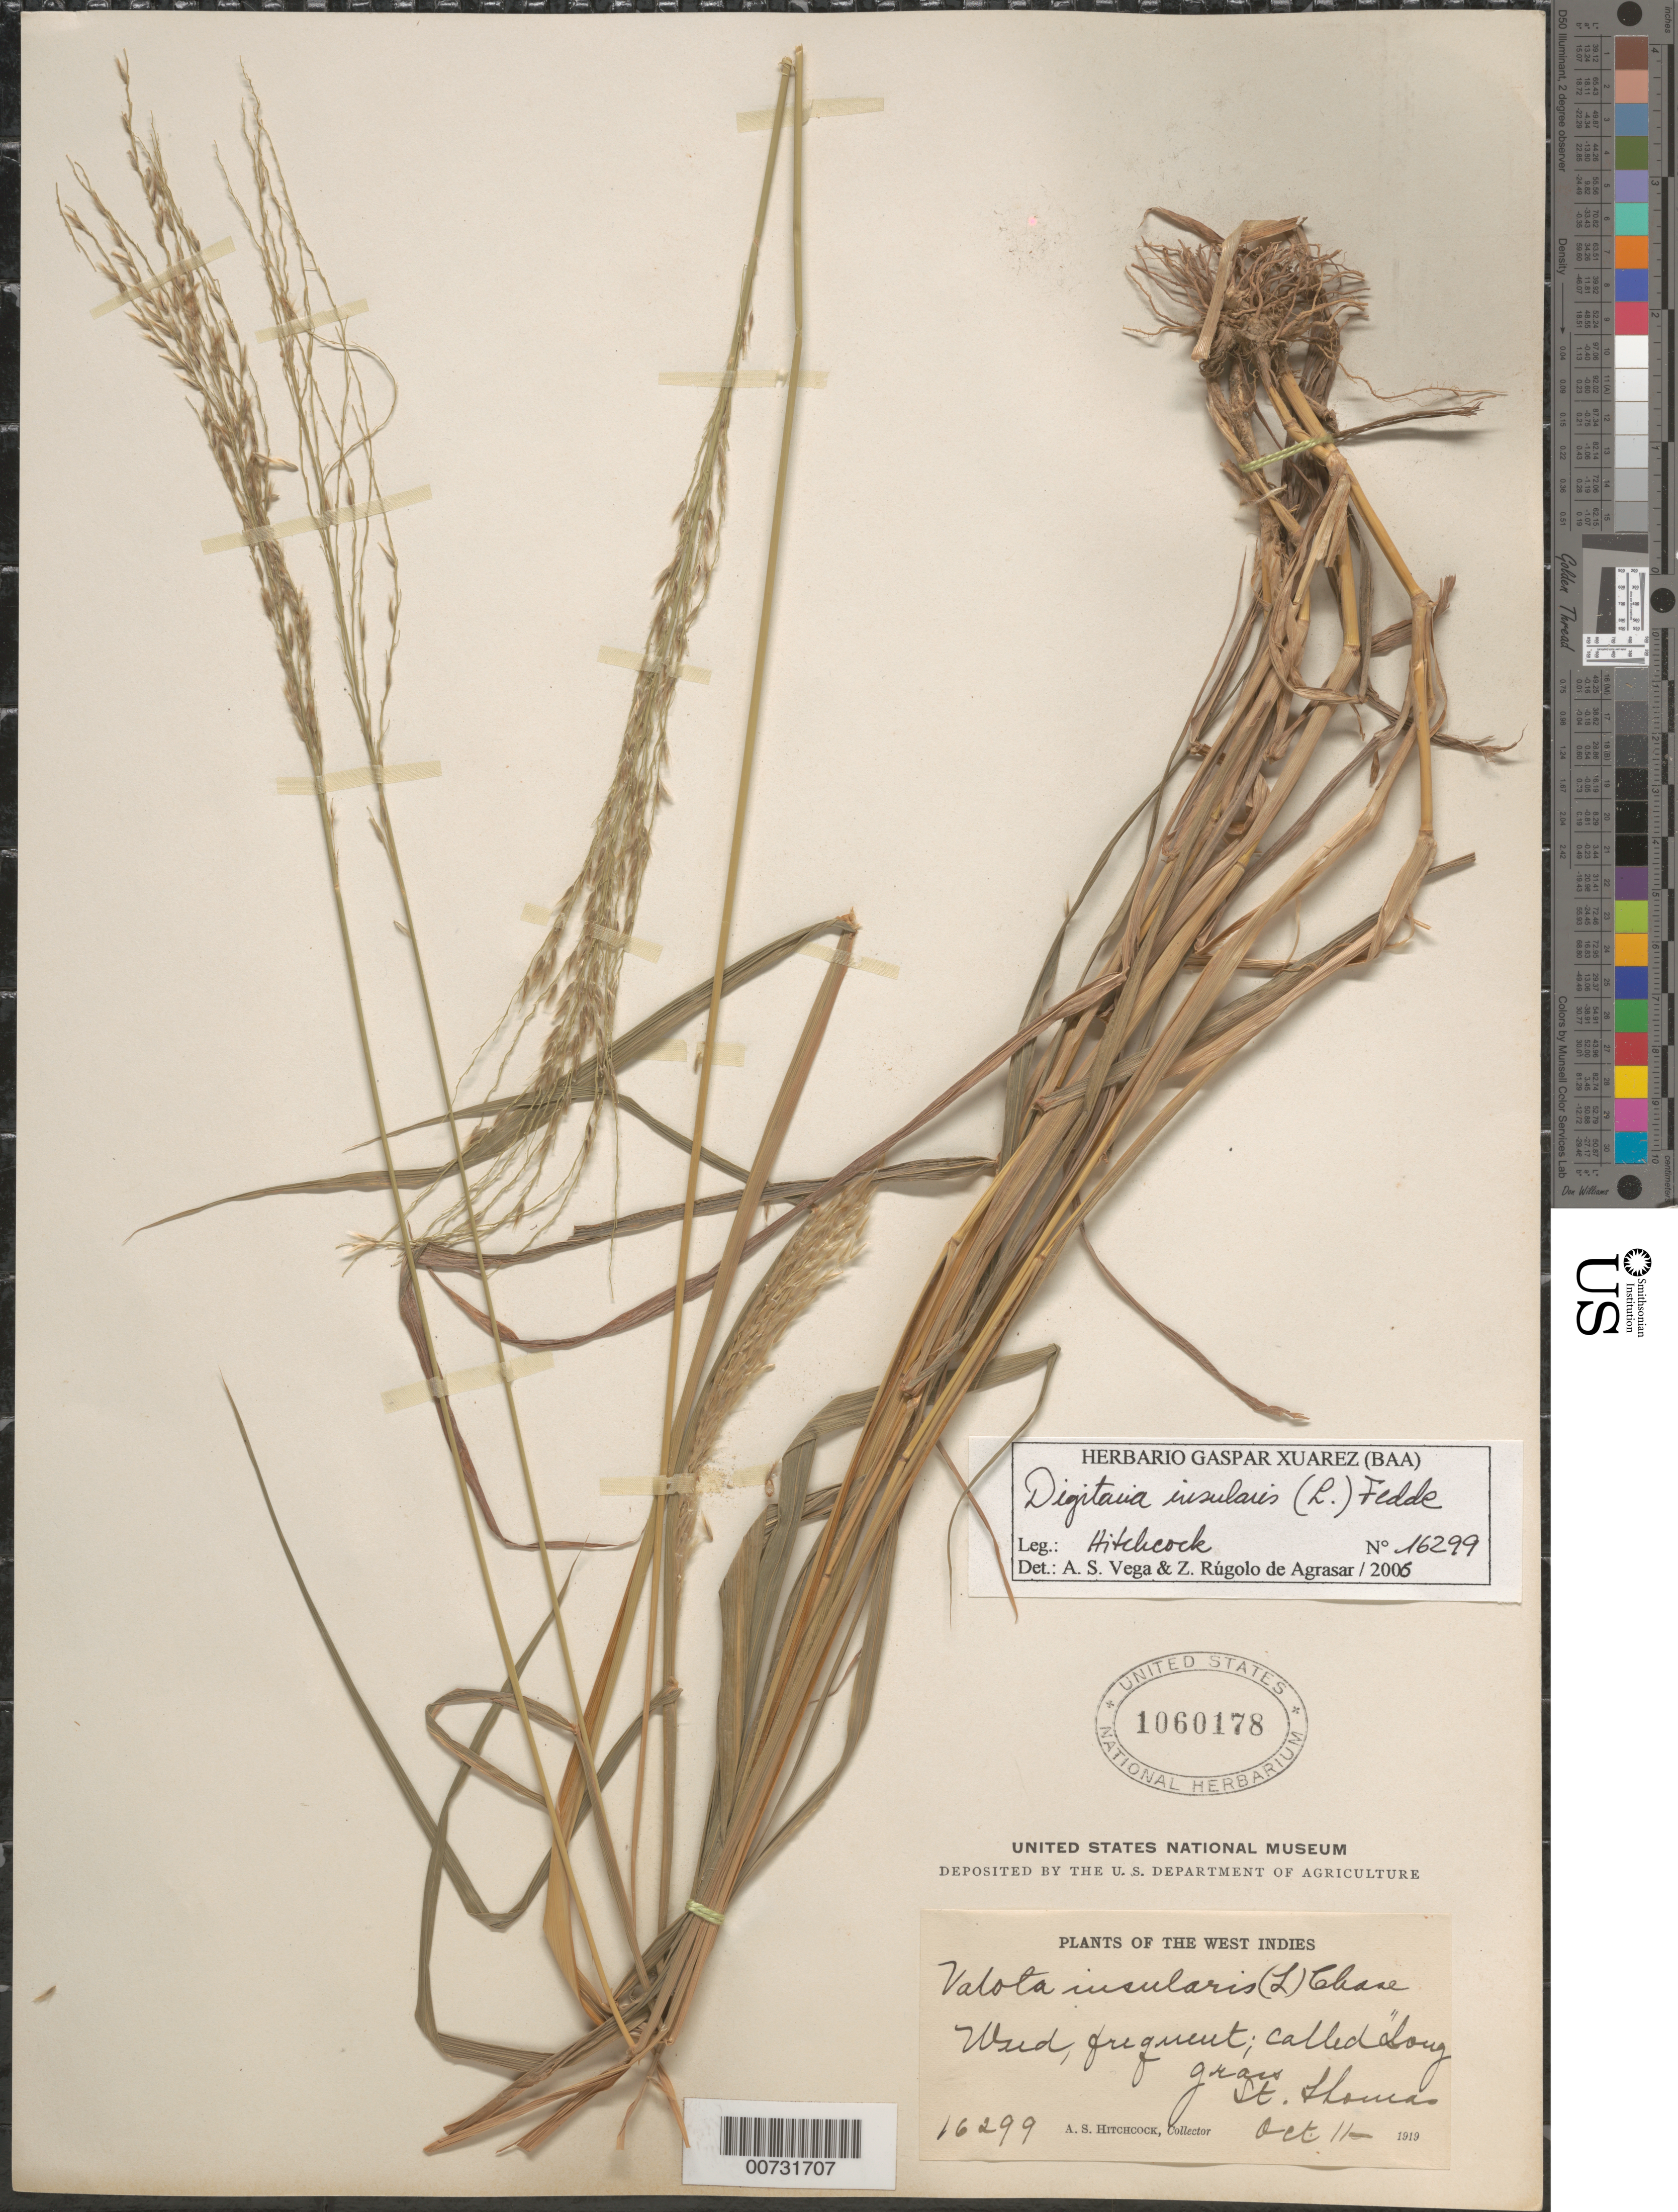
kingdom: Plantae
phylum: Tracheophyta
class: Liliopsida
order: Poales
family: Poaceae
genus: Digitaria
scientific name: Digitaria insularis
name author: (L.) Mez ex Ekman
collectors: A. S. Hitchcock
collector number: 16299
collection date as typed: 11 Oct 1919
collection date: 1919-10-11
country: U.S. Virgin Islands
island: St. Thomas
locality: St. Thomas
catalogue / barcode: US 1060178